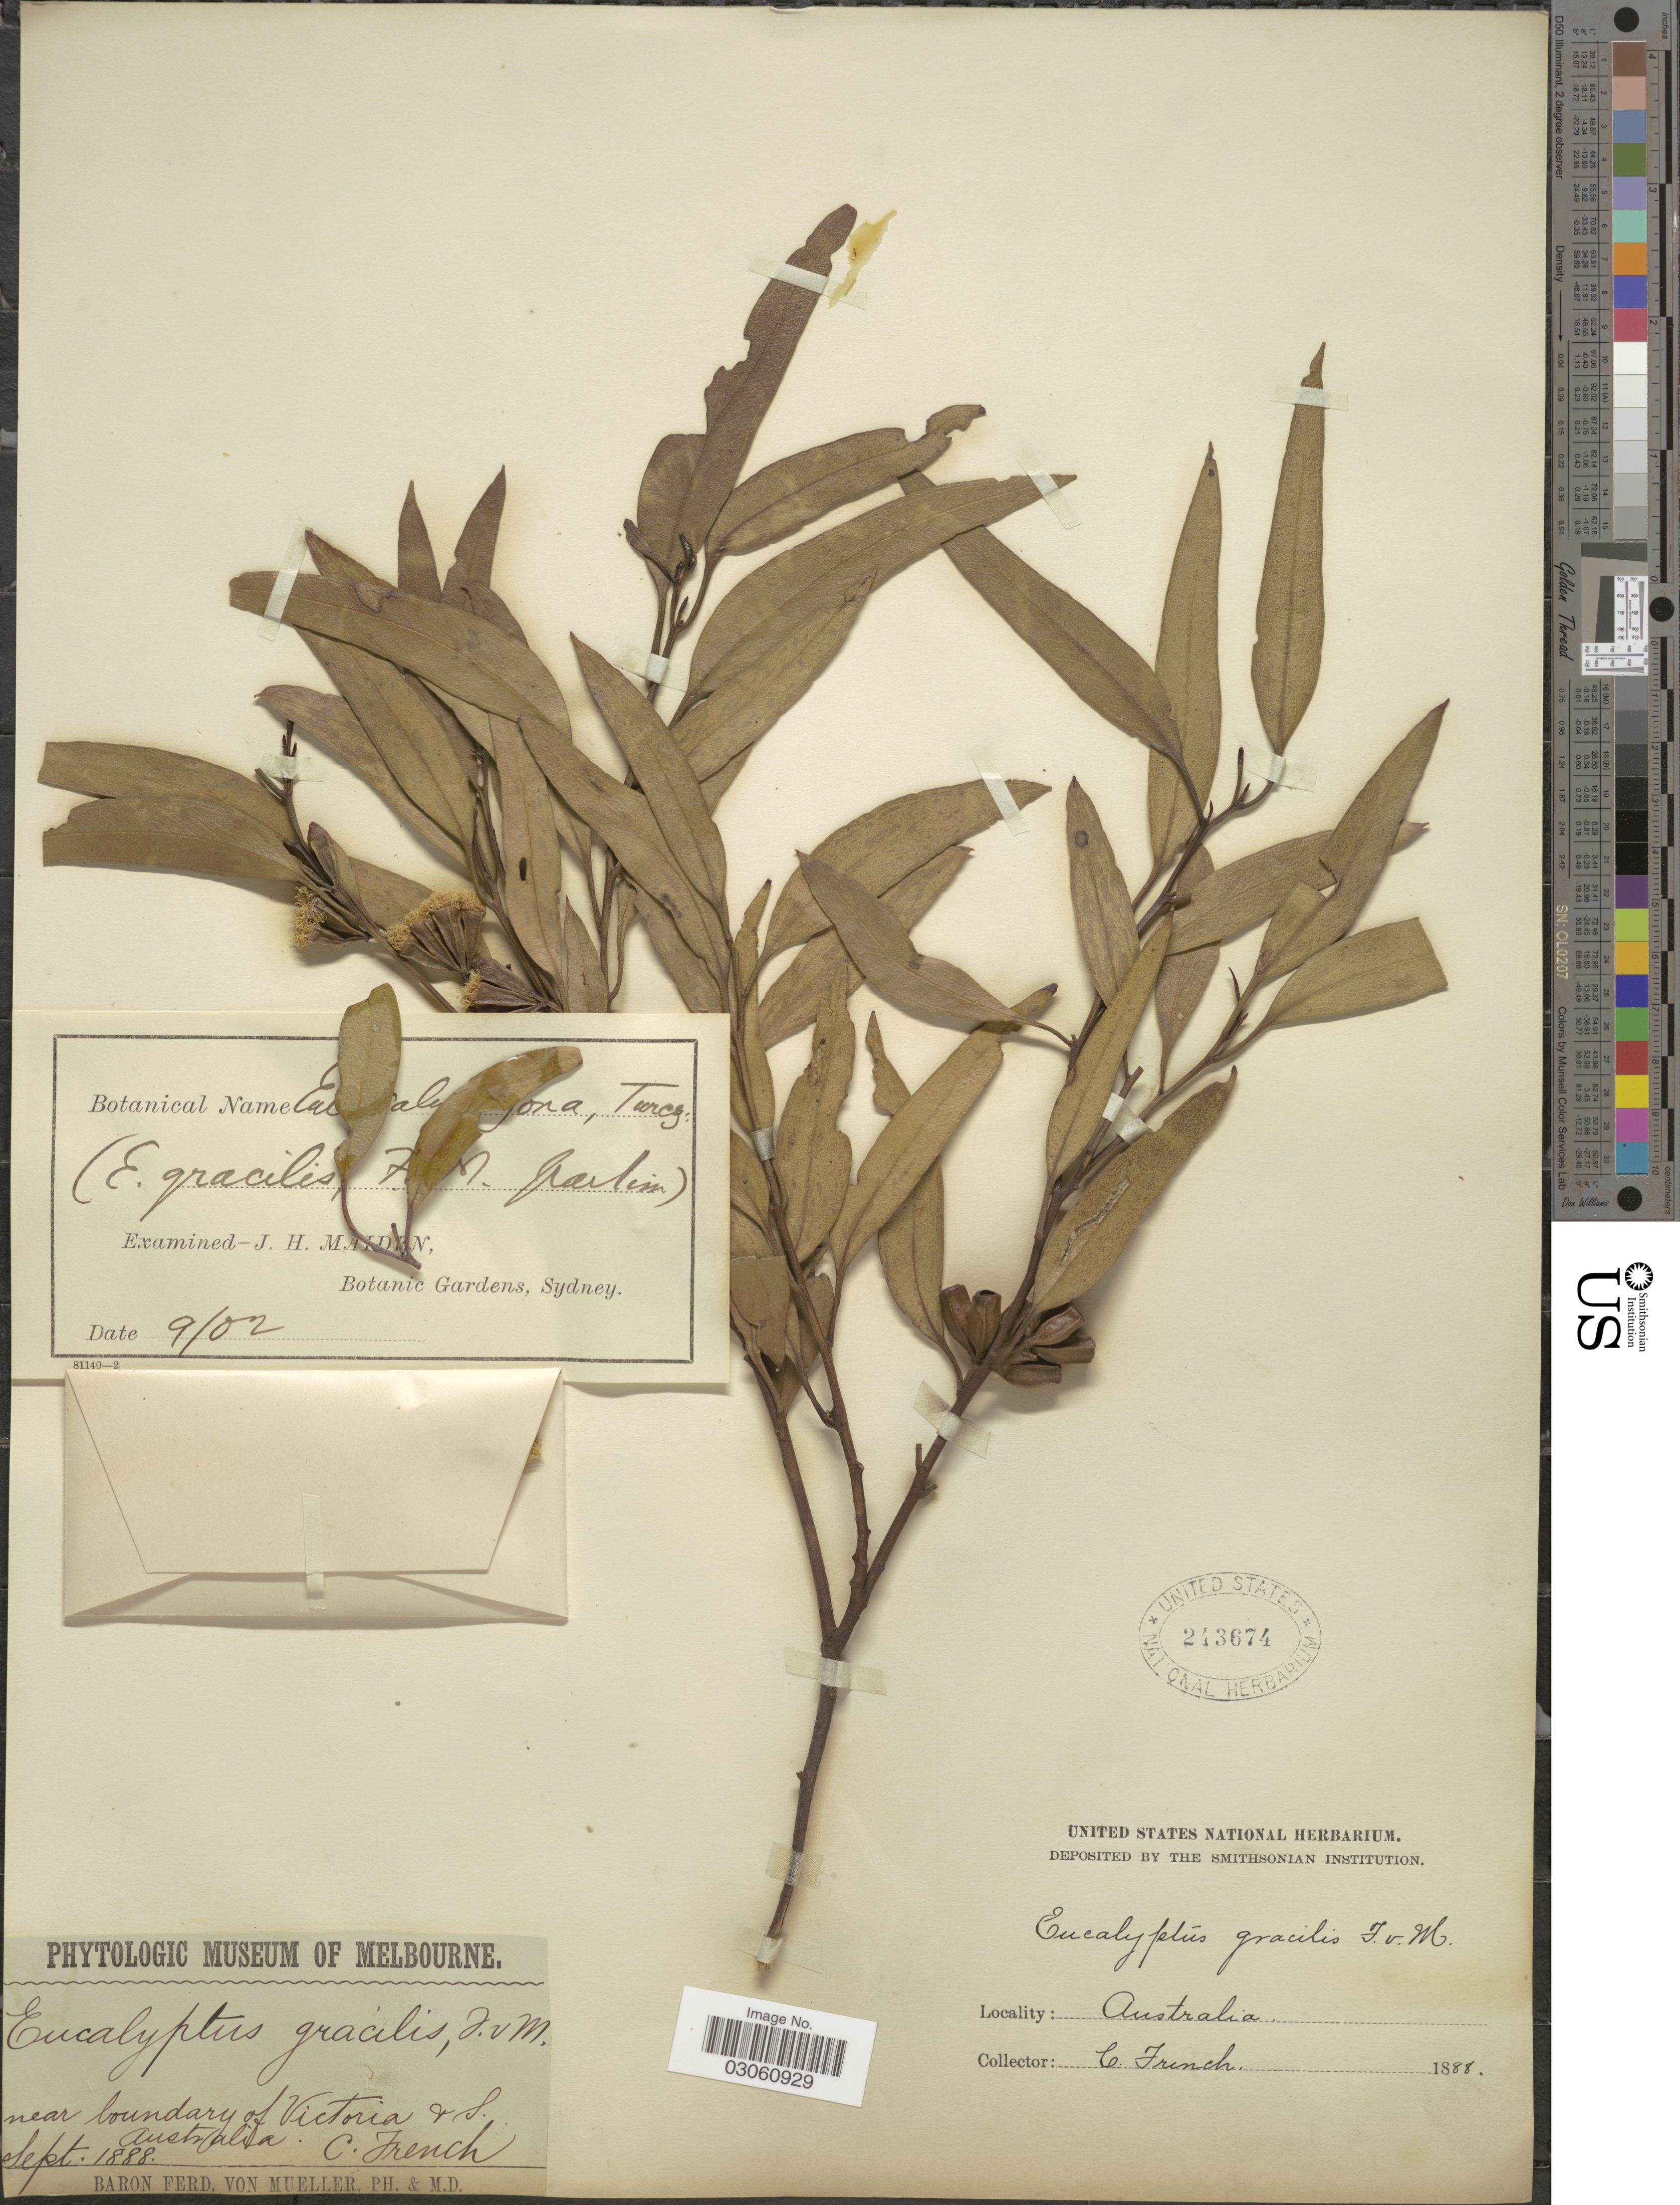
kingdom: Plantae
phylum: Tracheophyta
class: Magnoliopsida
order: Myrtales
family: Myrtaceae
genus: Eucalyptus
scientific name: Eucalyptus calycogona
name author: Turcz.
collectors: C. French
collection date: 1888-09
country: Australia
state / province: Victoria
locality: Near boundary of Victoria.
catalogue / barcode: US 243674